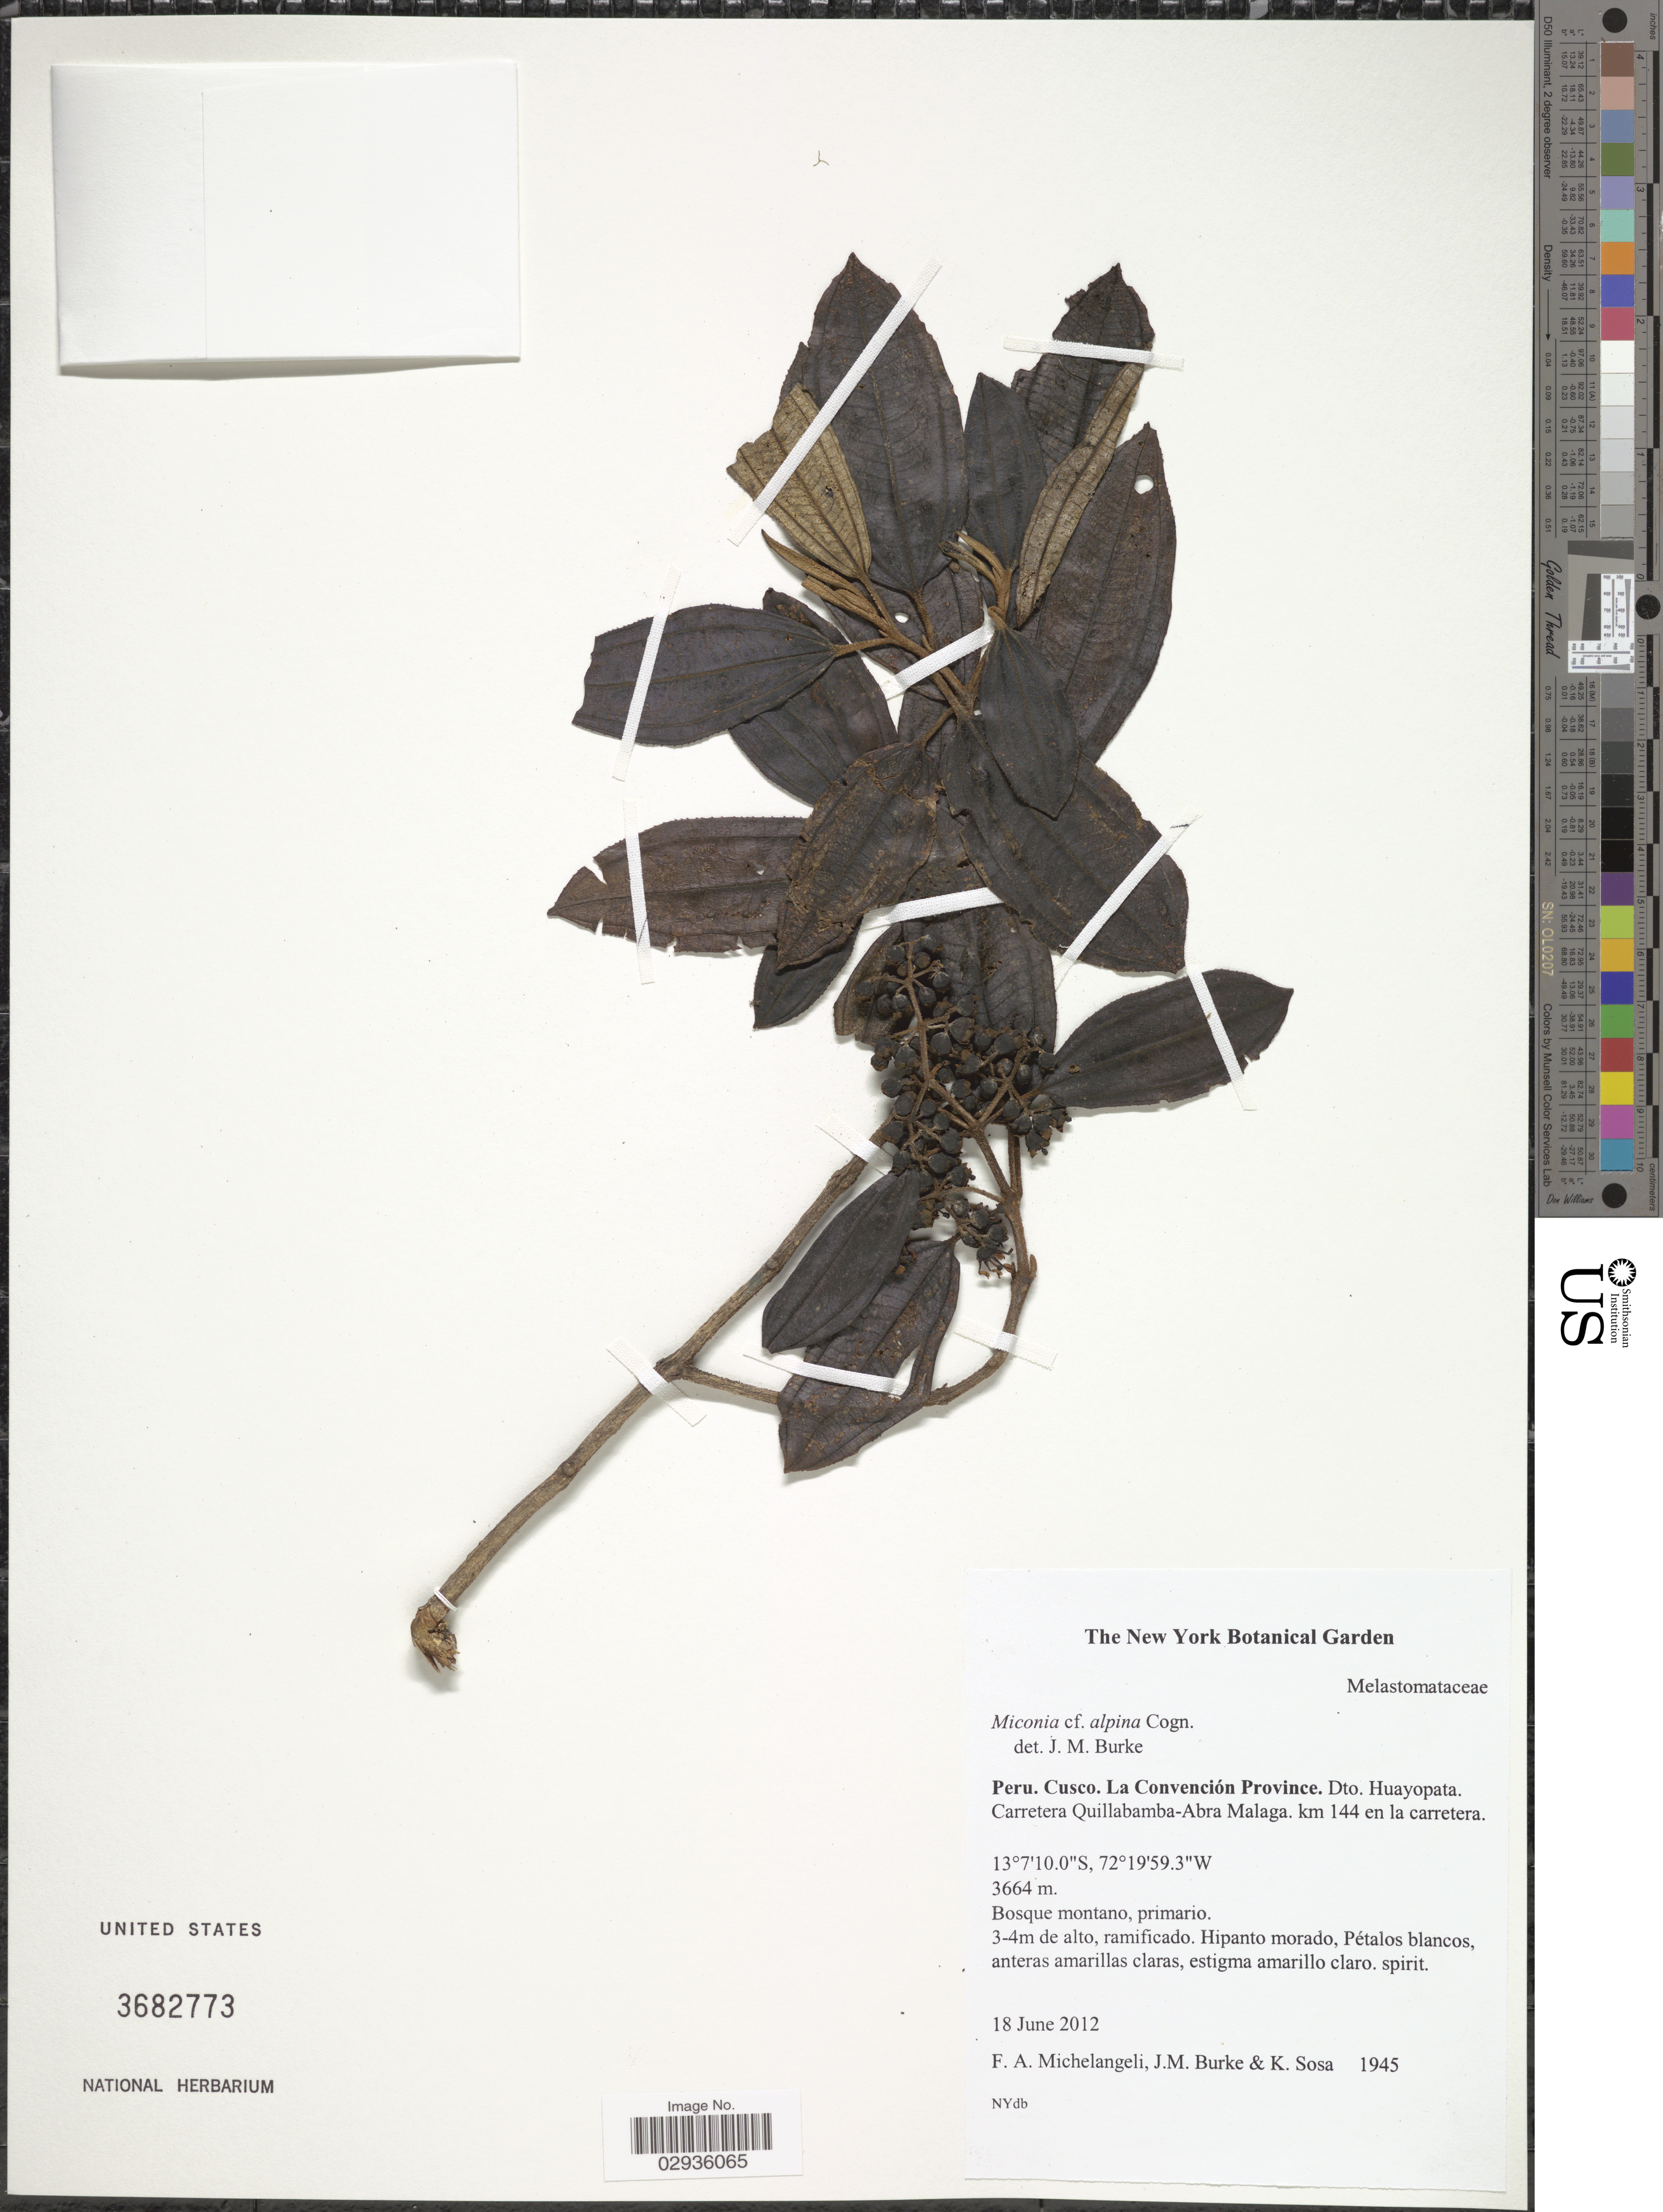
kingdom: Plantae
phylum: Tracheophyta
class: Magnoliopsida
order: Myrtales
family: Melastomataceae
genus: Miconia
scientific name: Miconia alpina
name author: Cogn.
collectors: F. Michelangeli, Jac. M. Burke & K. Sosa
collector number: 1945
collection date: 2012-06-18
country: Peru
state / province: Cusco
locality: La Convención Province. Dto. Huayopata. Carretera Quillabamba-Abra Malaga. km 144 en la carretera.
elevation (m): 3664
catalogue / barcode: US 3682773